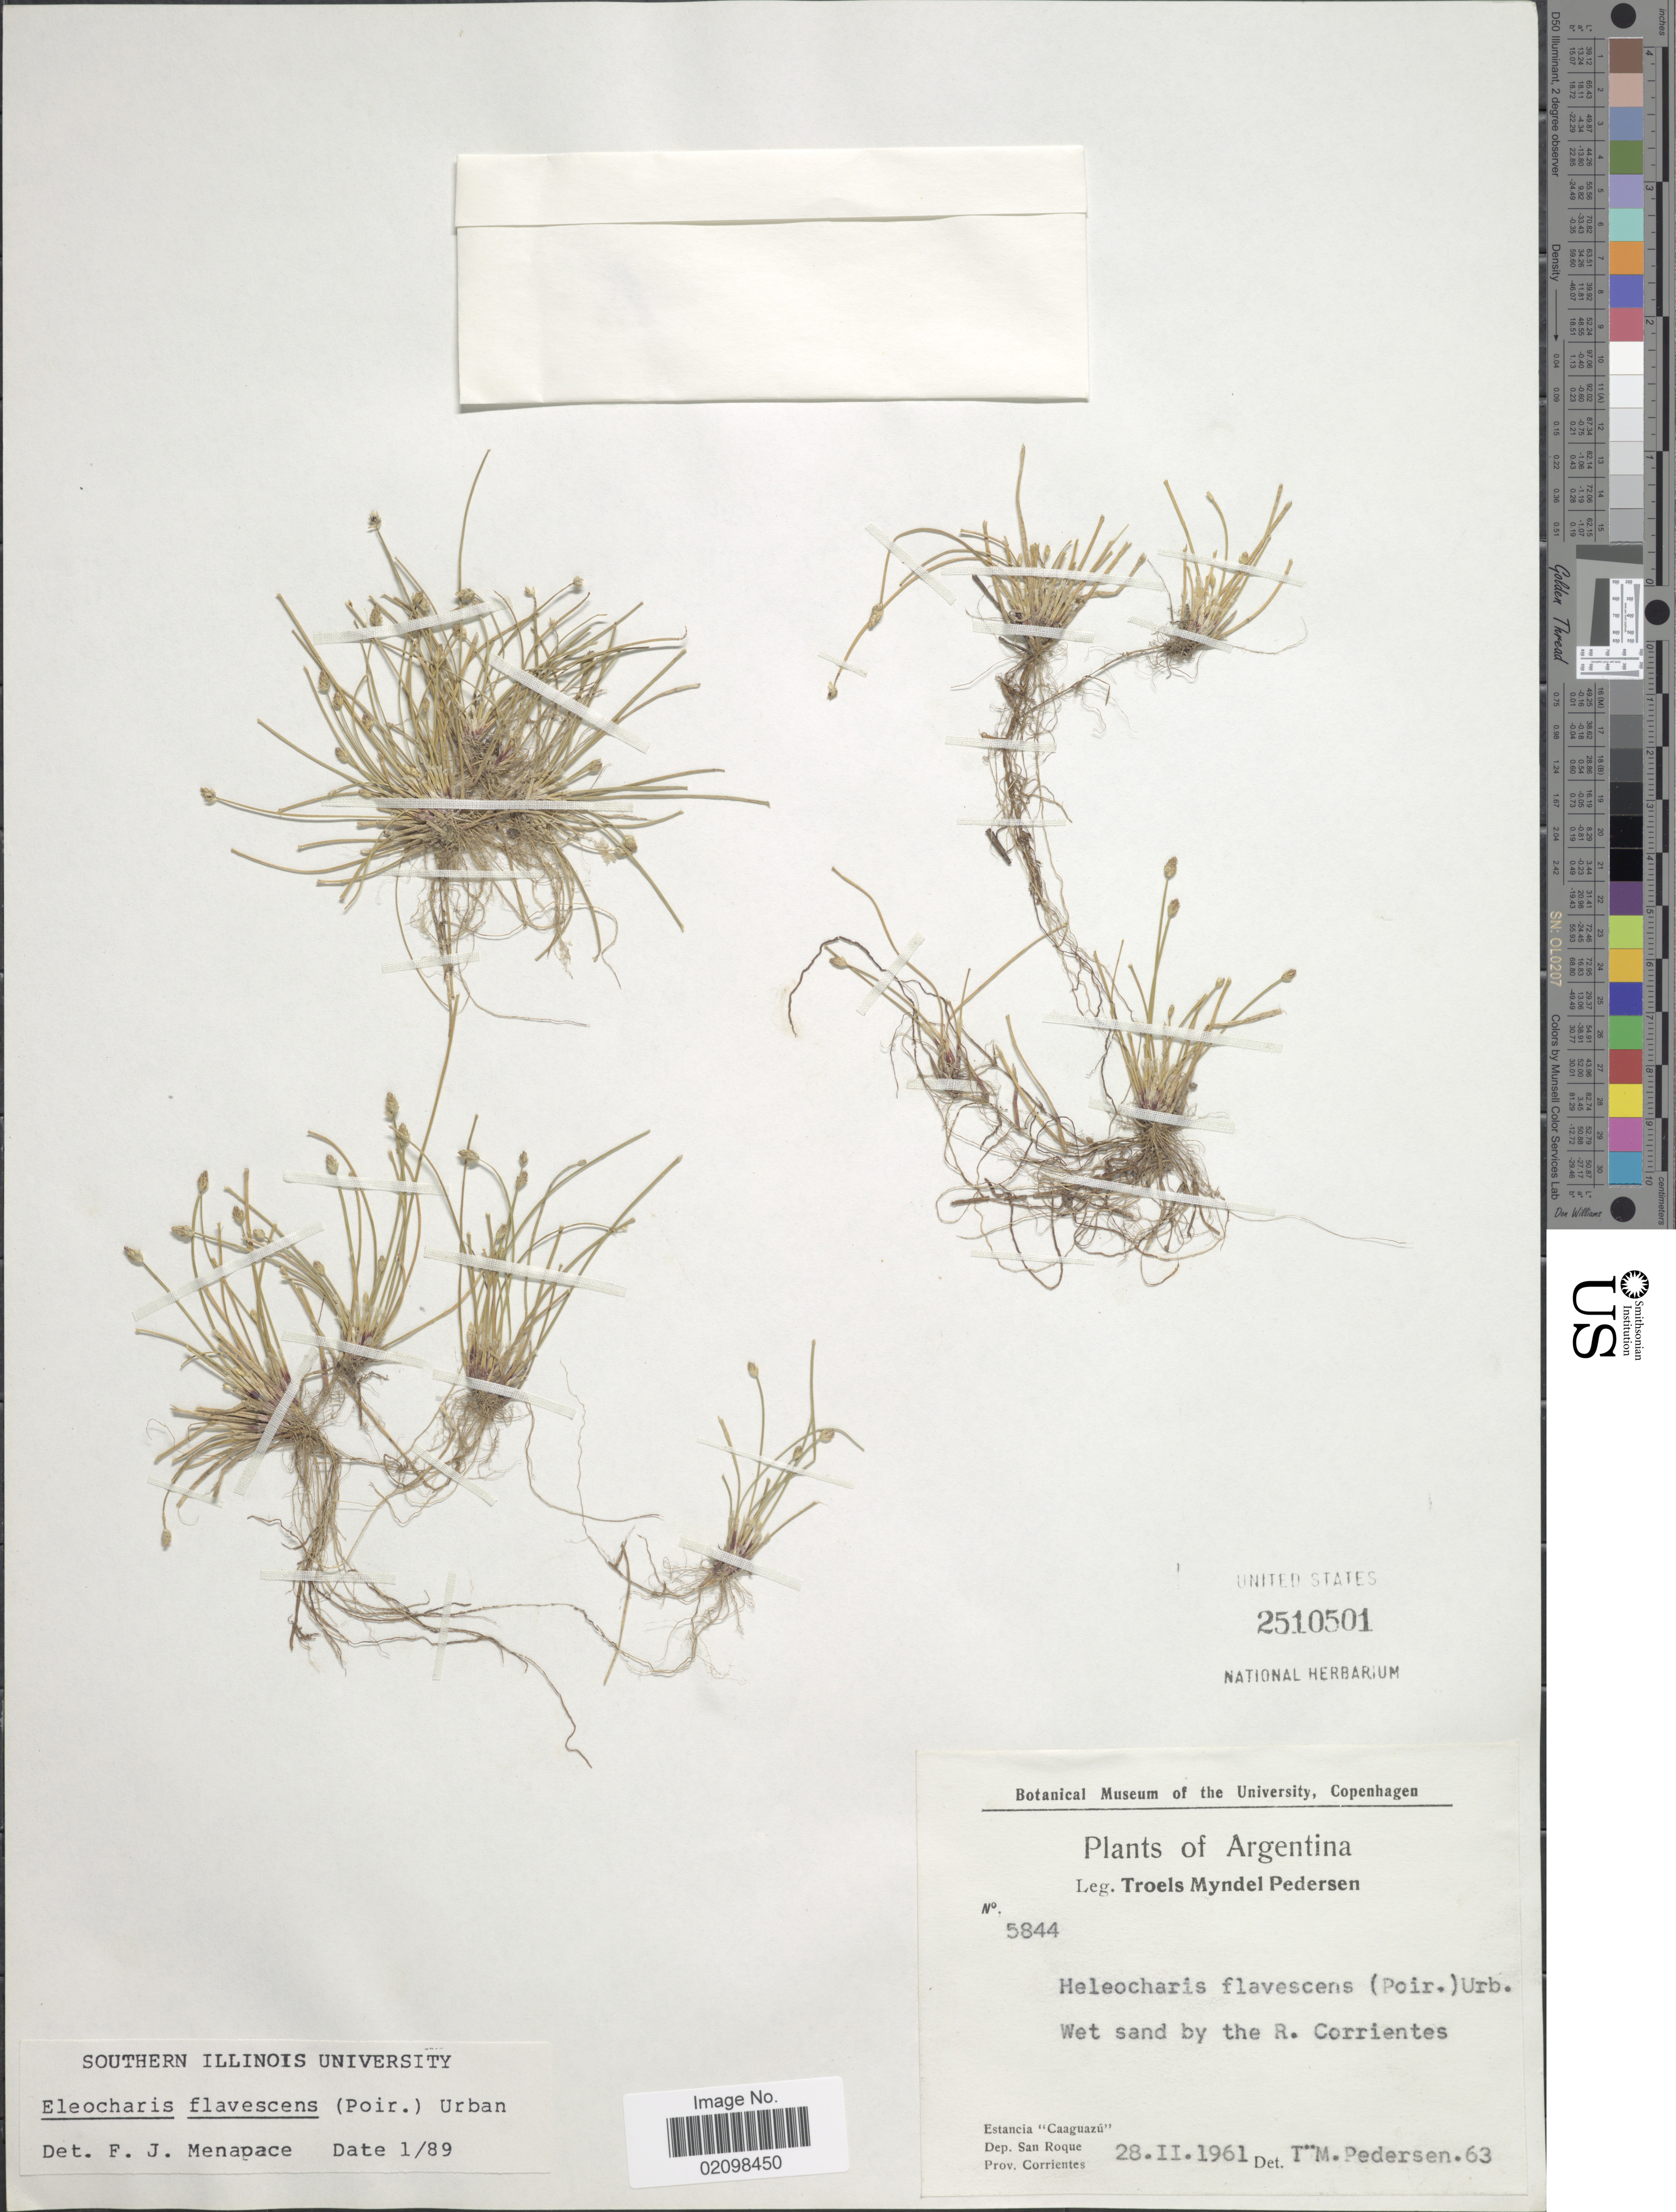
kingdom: Plantae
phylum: Tracheophyta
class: Liliopsida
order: Poales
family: Cyperaceae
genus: Eleocharis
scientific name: Eleocharis flavescens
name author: (Poir.) Urb.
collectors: T. Pederson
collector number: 5844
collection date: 1961-02-28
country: Argentina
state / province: Corrientes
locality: Estancia "Caaguazú" Dep. San Roque. by the R. Corrientes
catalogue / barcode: US 2510501